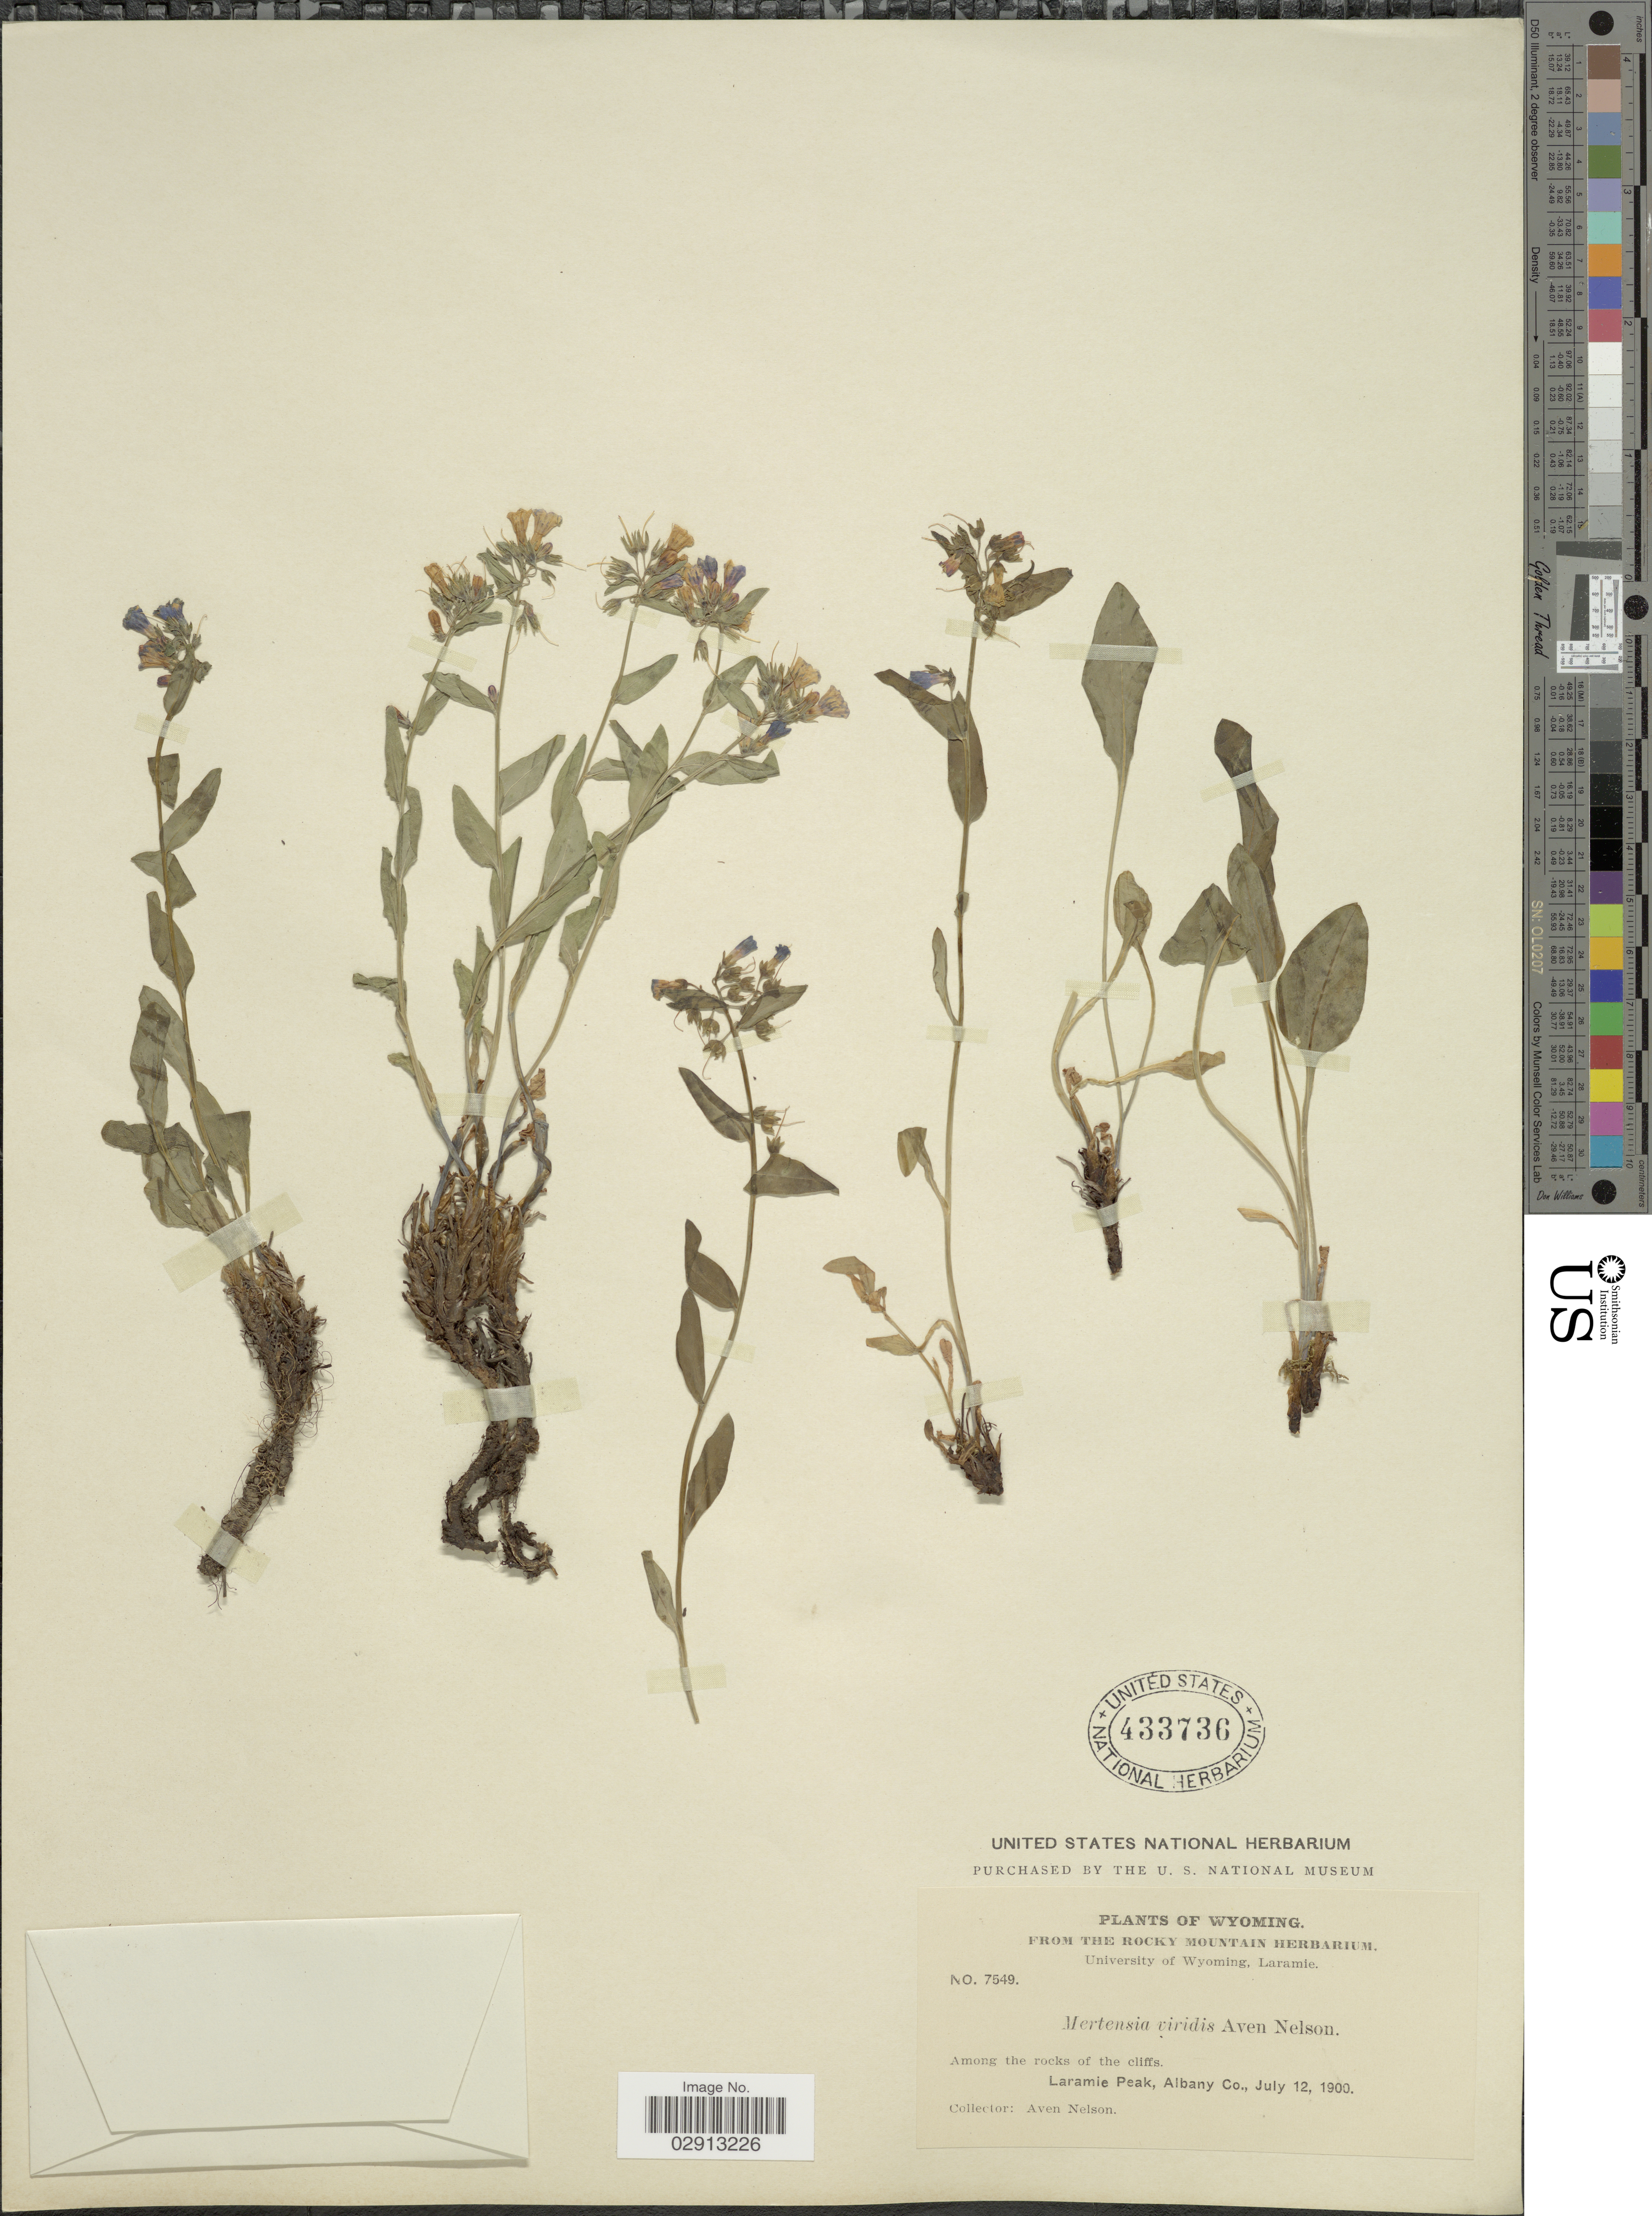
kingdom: Plantae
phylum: Tracheophyta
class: Magnoliopsida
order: Boraginales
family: Boraginaceae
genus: Mertensia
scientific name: Mertensia viridis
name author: (A. Nelson) A. Nelson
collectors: A. Nelson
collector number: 7549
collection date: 1900-07-12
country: United States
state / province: Wyoming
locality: Among the rocks of the cliffs. Laramie Peak, Albany Co.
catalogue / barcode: US 433736